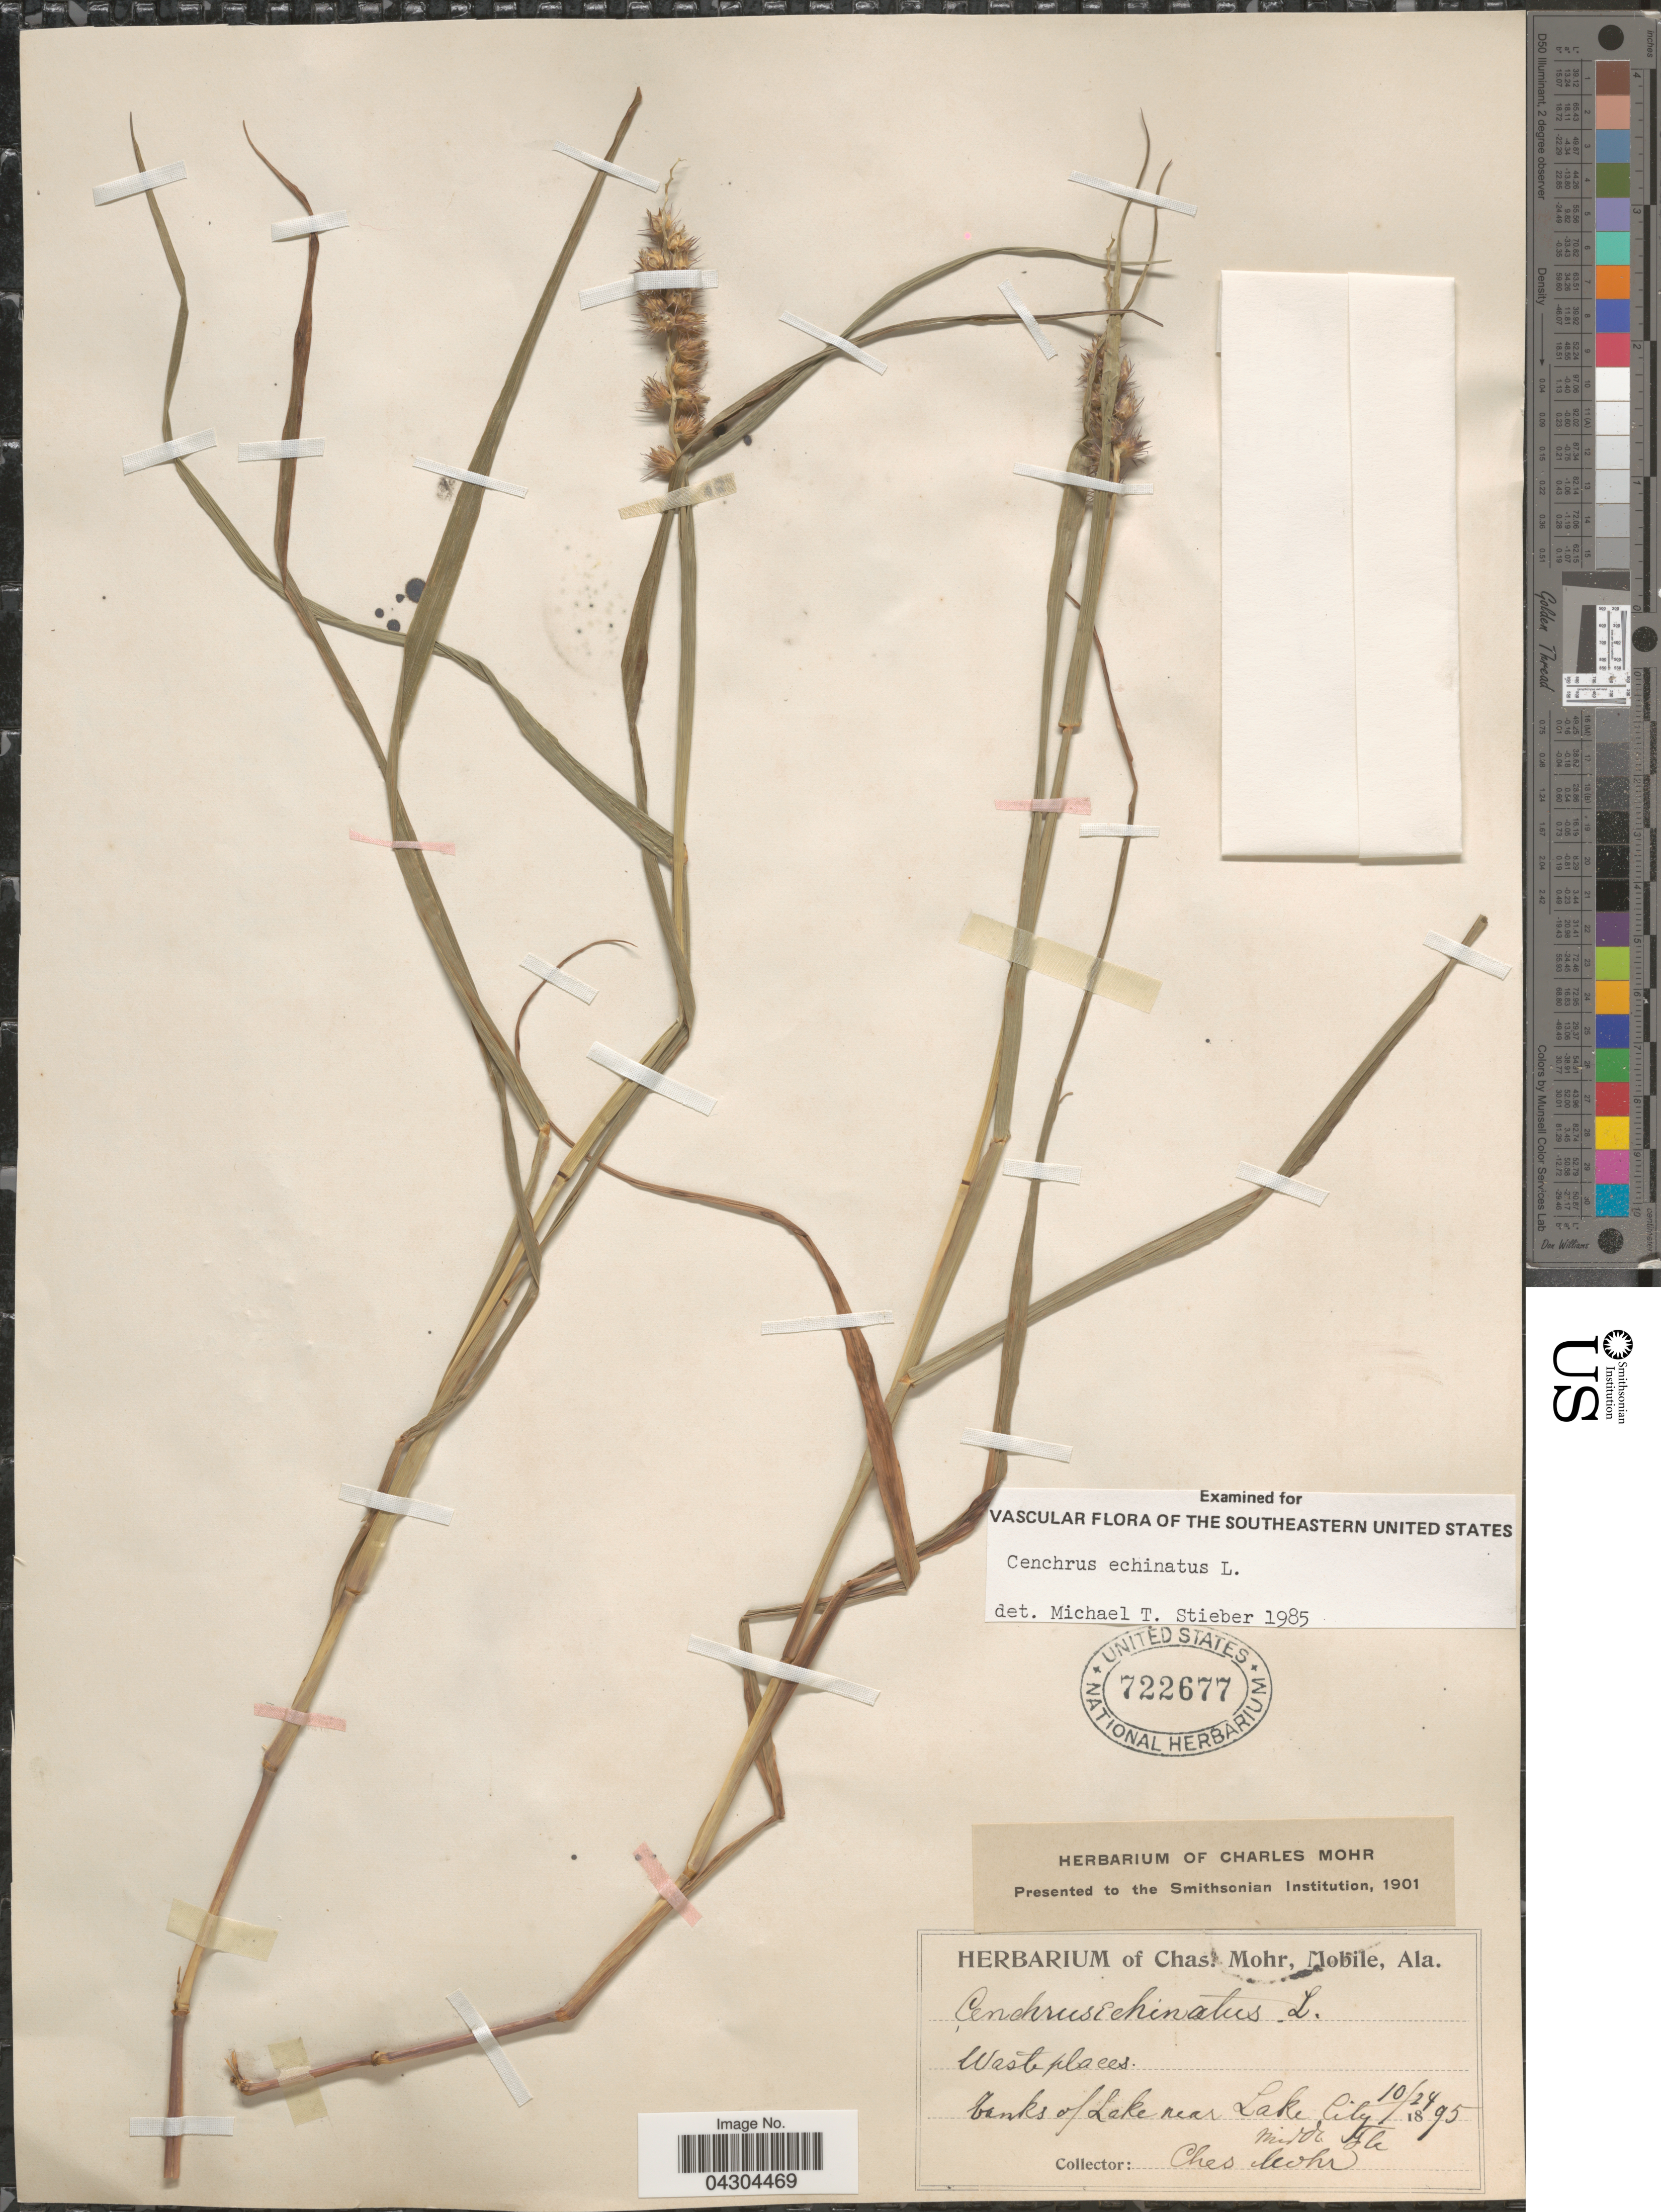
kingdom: Plantae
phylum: Tracheophyta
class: Liliopsida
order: Poales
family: Poaceae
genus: Cenchrus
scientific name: Cenchrus echinatus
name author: L.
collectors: Mohr, C. T. (herbarium)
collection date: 1895-10-24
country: United States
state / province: Florida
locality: Banks of Lake near Lake City. Middle Florida.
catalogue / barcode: US 722677